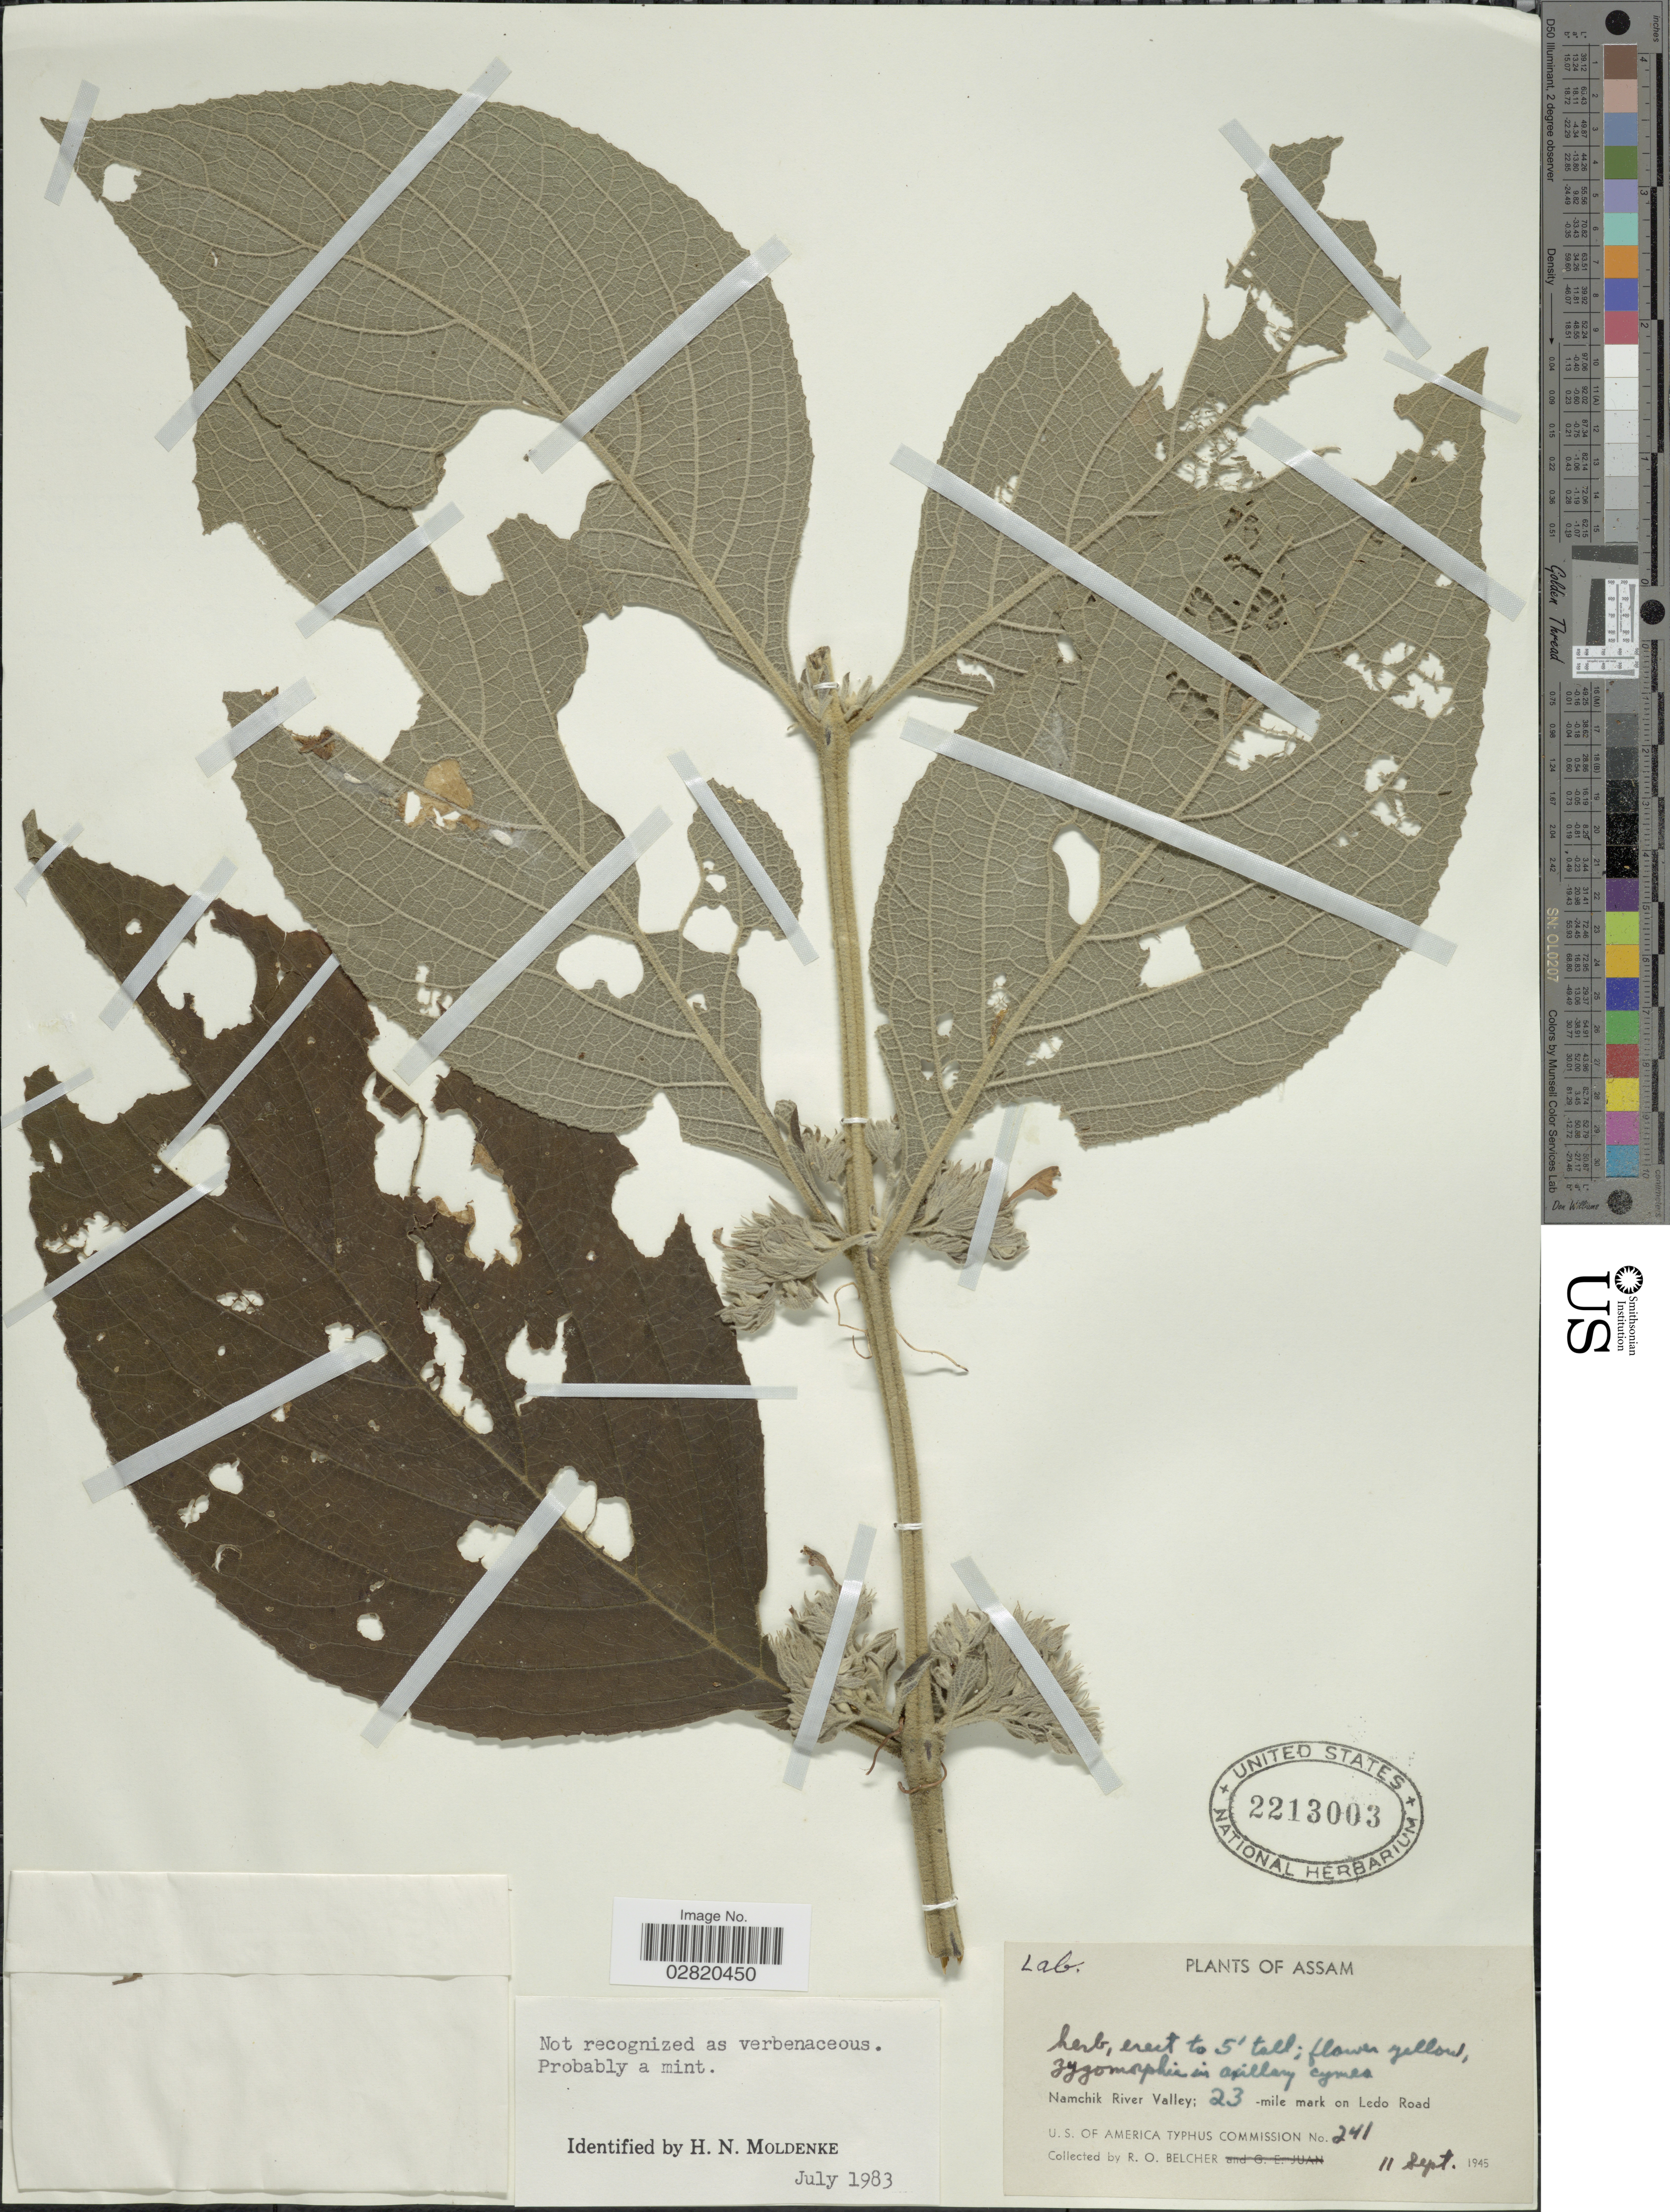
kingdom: Plantae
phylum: Tracheophyta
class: Magnoliopsida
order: Lamiales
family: Lamiaceae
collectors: R. Belcher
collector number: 241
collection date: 1945-09-11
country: India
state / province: Assam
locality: Namchik River Valley; 23 mile mark on Ledo Road.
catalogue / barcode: US 2213003